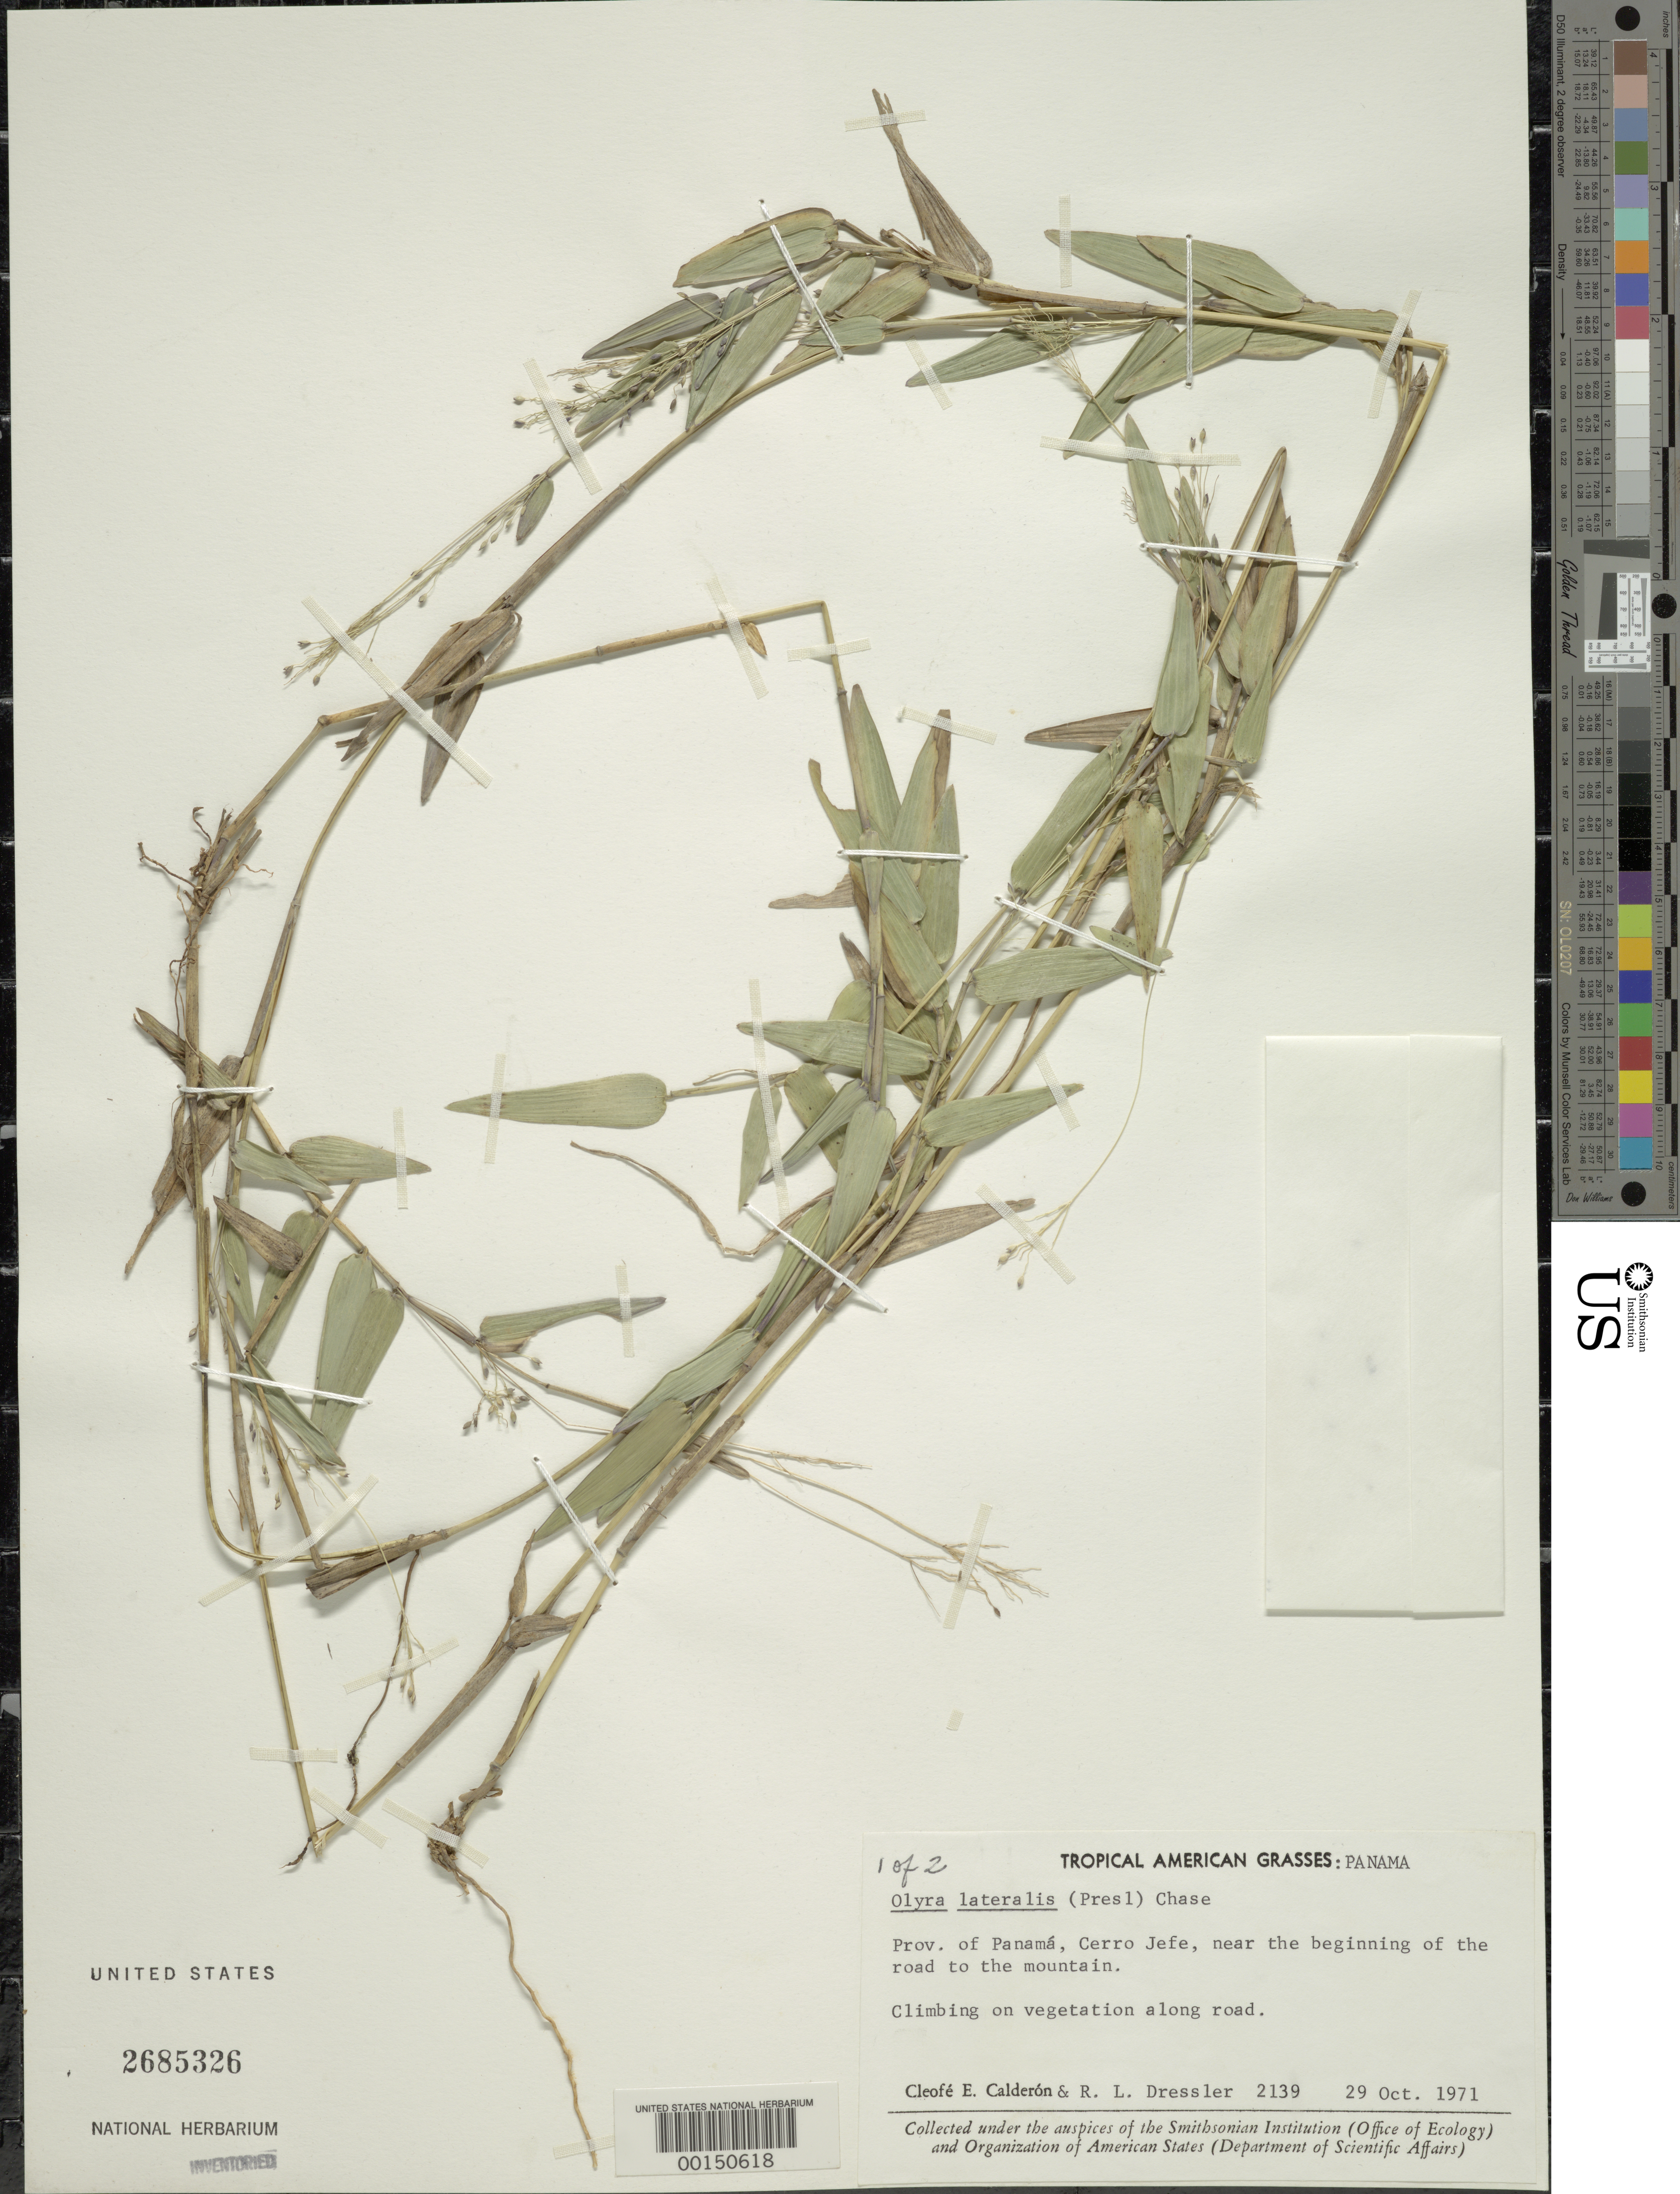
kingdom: Plantae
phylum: Tracheophyta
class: Liliopsida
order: Poales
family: Poaceae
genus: Parodiolyra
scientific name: Parodiolyra lateralis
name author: (J. Presl ex Nees) Soderstr. & Zuloaga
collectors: C. E. Calderón & R. Dressler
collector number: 2139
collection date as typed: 29 Oct 1971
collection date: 1971-10-29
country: Panama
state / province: Panamá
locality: Cerro Jefe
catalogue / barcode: US 2685326